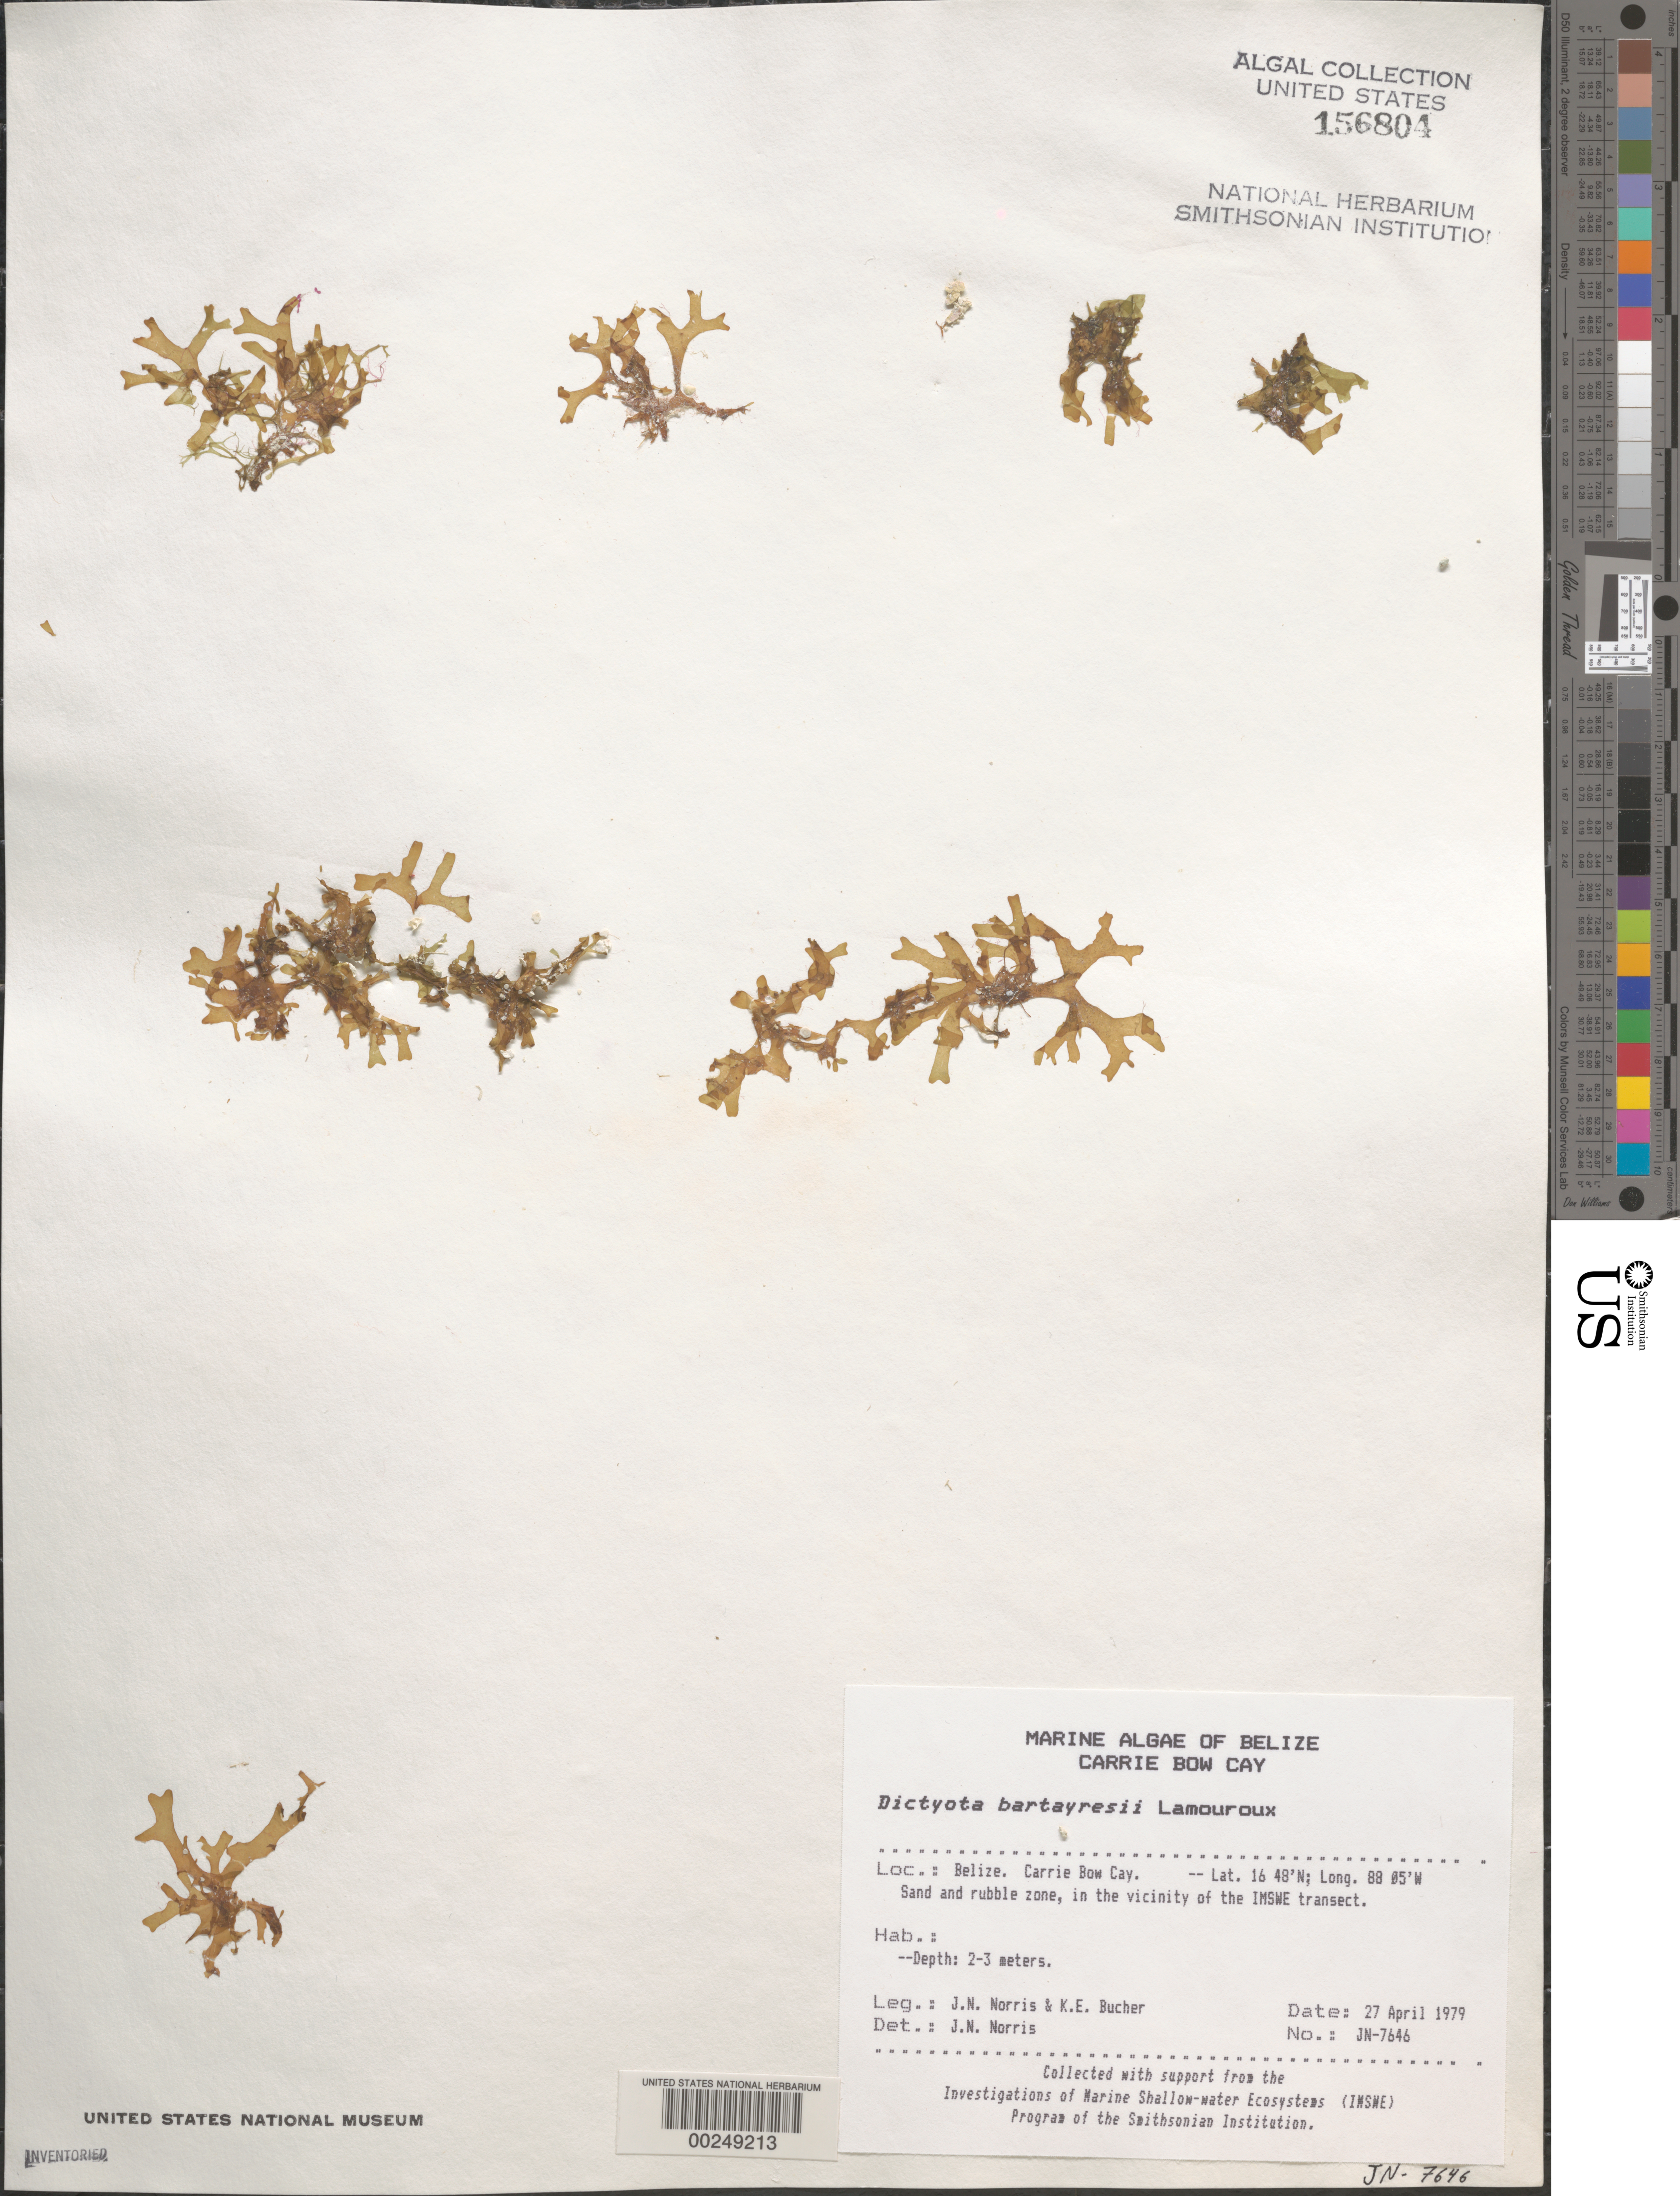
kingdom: Chromista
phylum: Ochrophyta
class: Phaeophyceae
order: Dictyotales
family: Dictyotaceae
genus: Dictyota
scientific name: Dictyota bartayresiana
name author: J.V.Lamouroux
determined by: Norris, James N.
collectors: J. N. Norris & K. E. Bucher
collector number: JN-7646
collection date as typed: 27 Apr 1979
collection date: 1979-04-27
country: Belize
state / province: Stann Creek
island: Carrie Bow Cay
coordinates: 16 48'N, 88 05'W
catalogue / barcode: US 156804